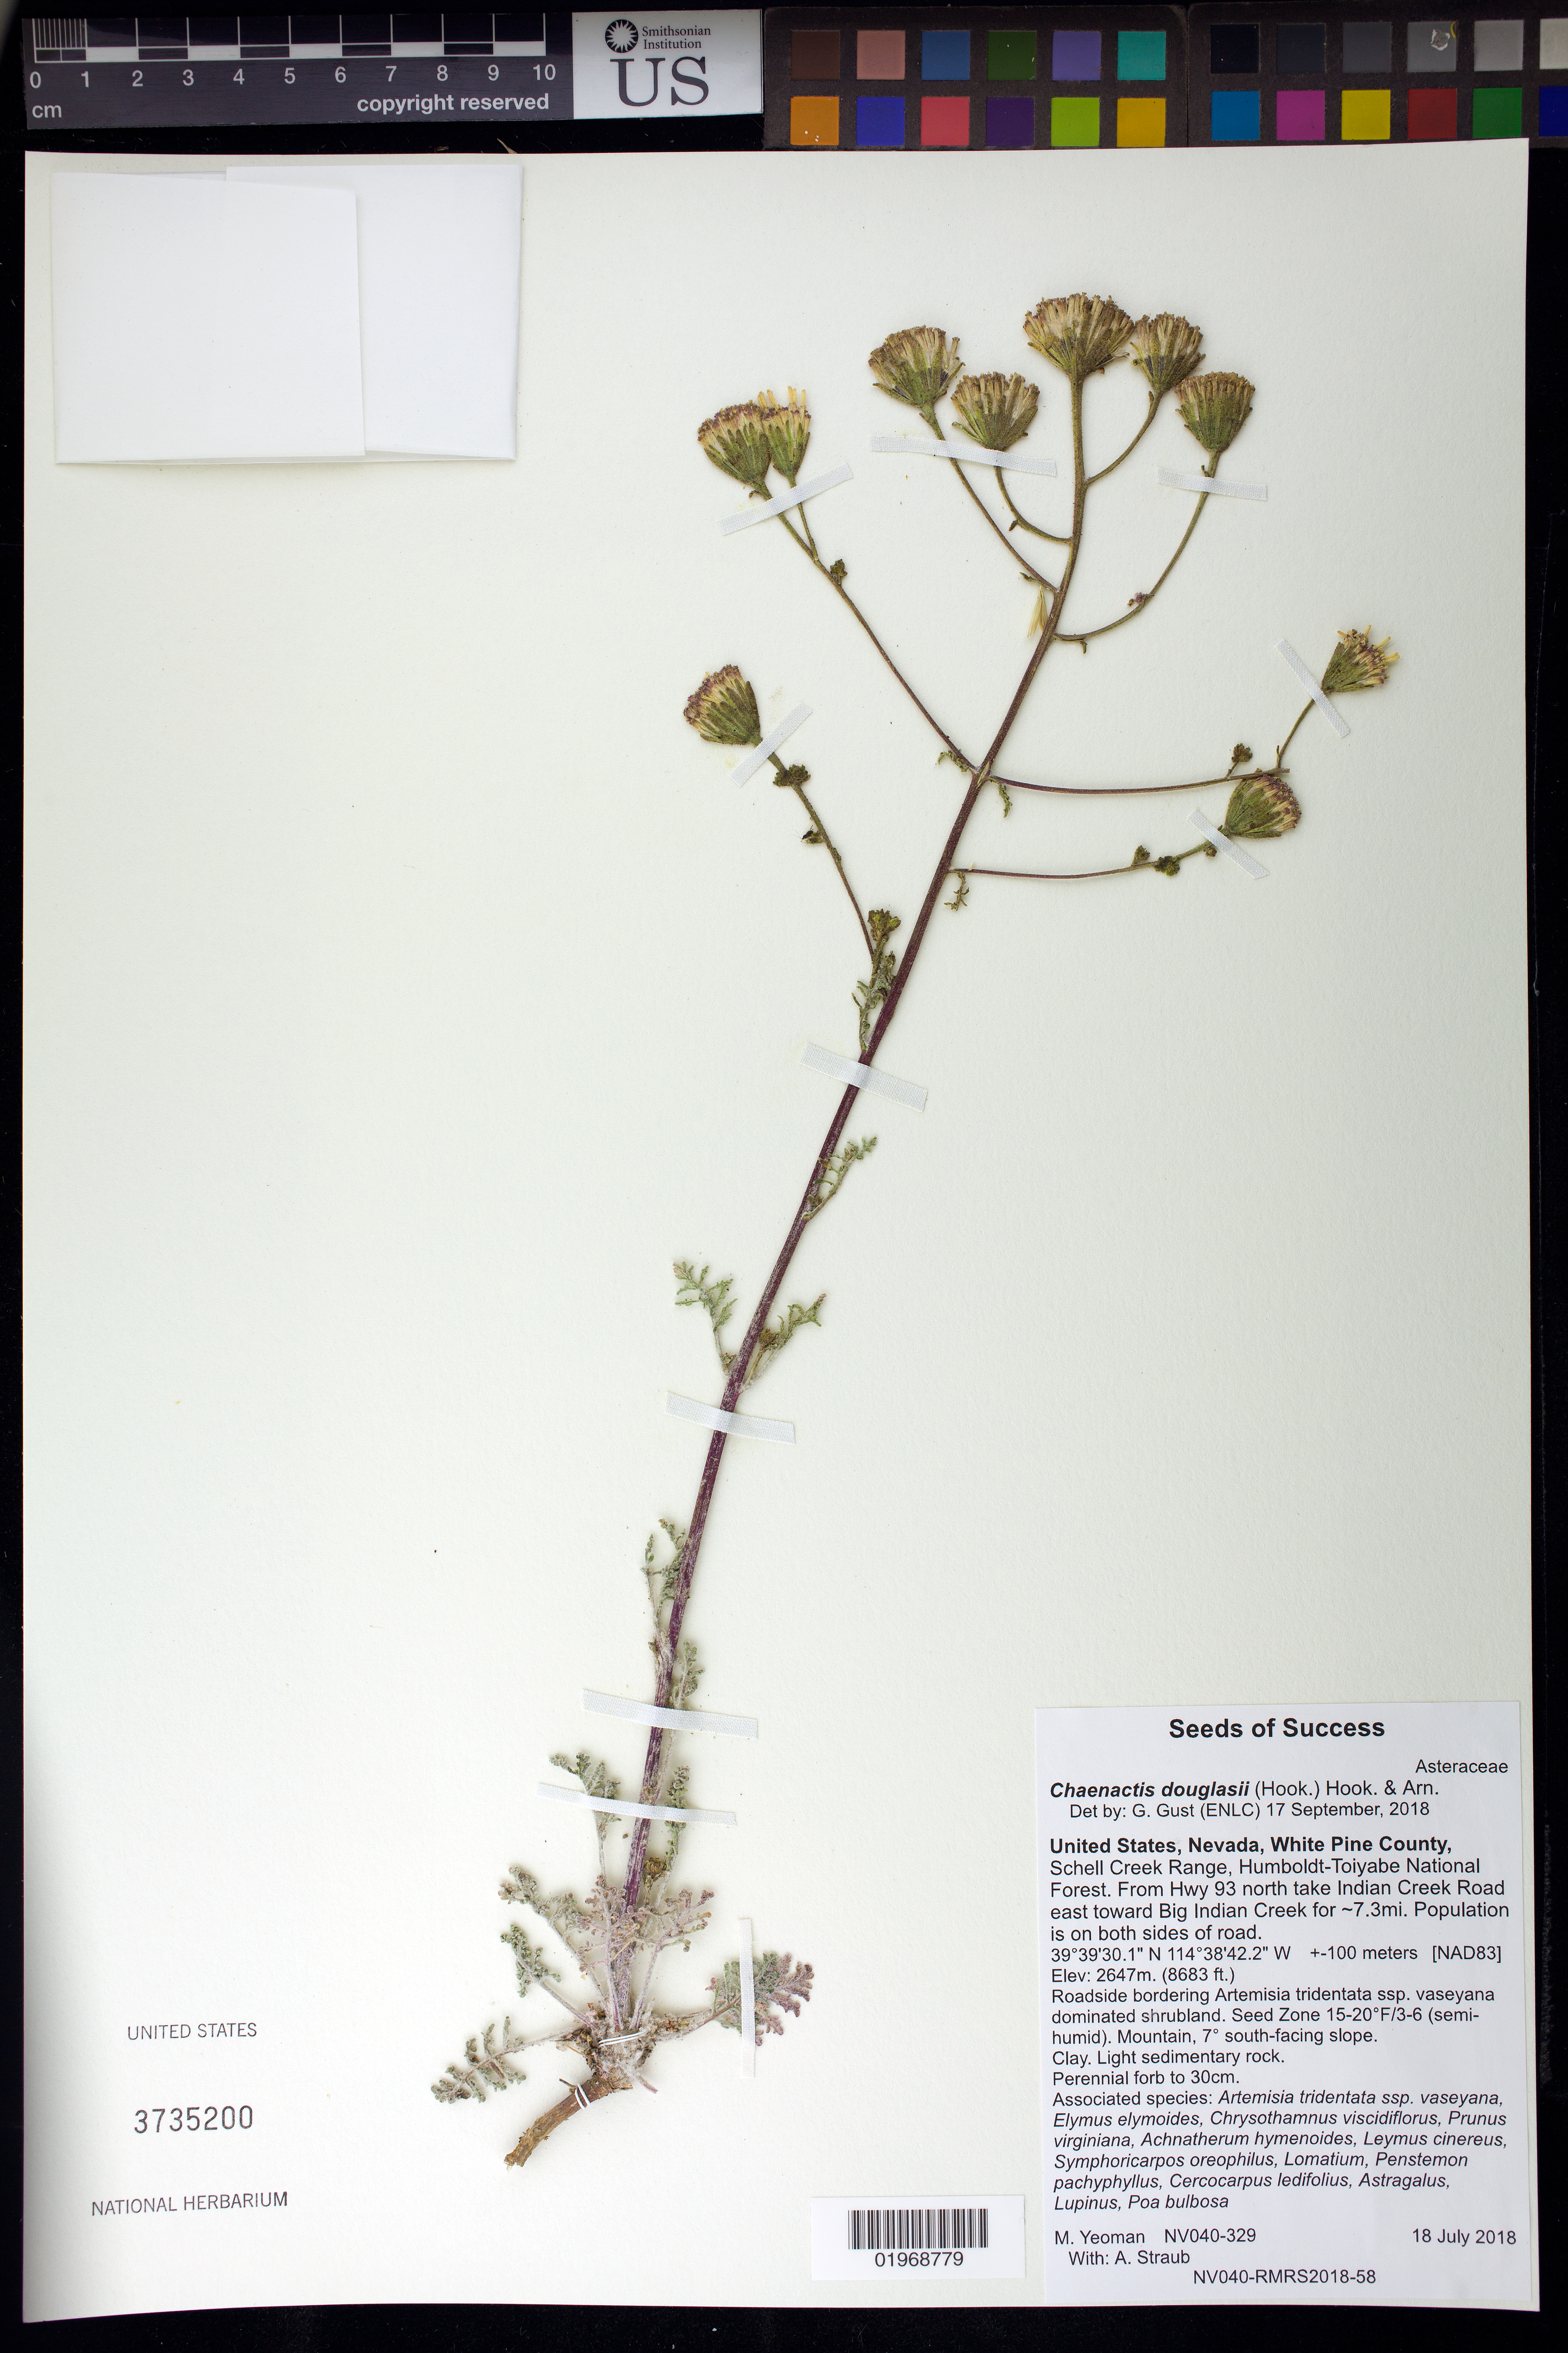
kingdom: Plantae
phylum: Tracheophyta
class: Magnoliopsida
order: Asterales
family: Asteraceae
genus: Chaenactis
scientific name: Chaenactis douglasii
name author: Hook. & Arn.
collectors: M. Yeoman & A. Straub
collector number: NV040-329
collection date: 2018-07-18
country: United States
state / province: Nevada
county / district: White Pine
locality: Humboldt-Toiyabe National Forest, on the road toward Big Indian Creek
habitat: Roadside bordering Artemisia tridentata ssp. vaseyana dominated shrubland. Seed Zone 15-20 Deg. F/3-6 (semi-humid)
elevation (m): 2647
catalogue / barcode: US 3735200